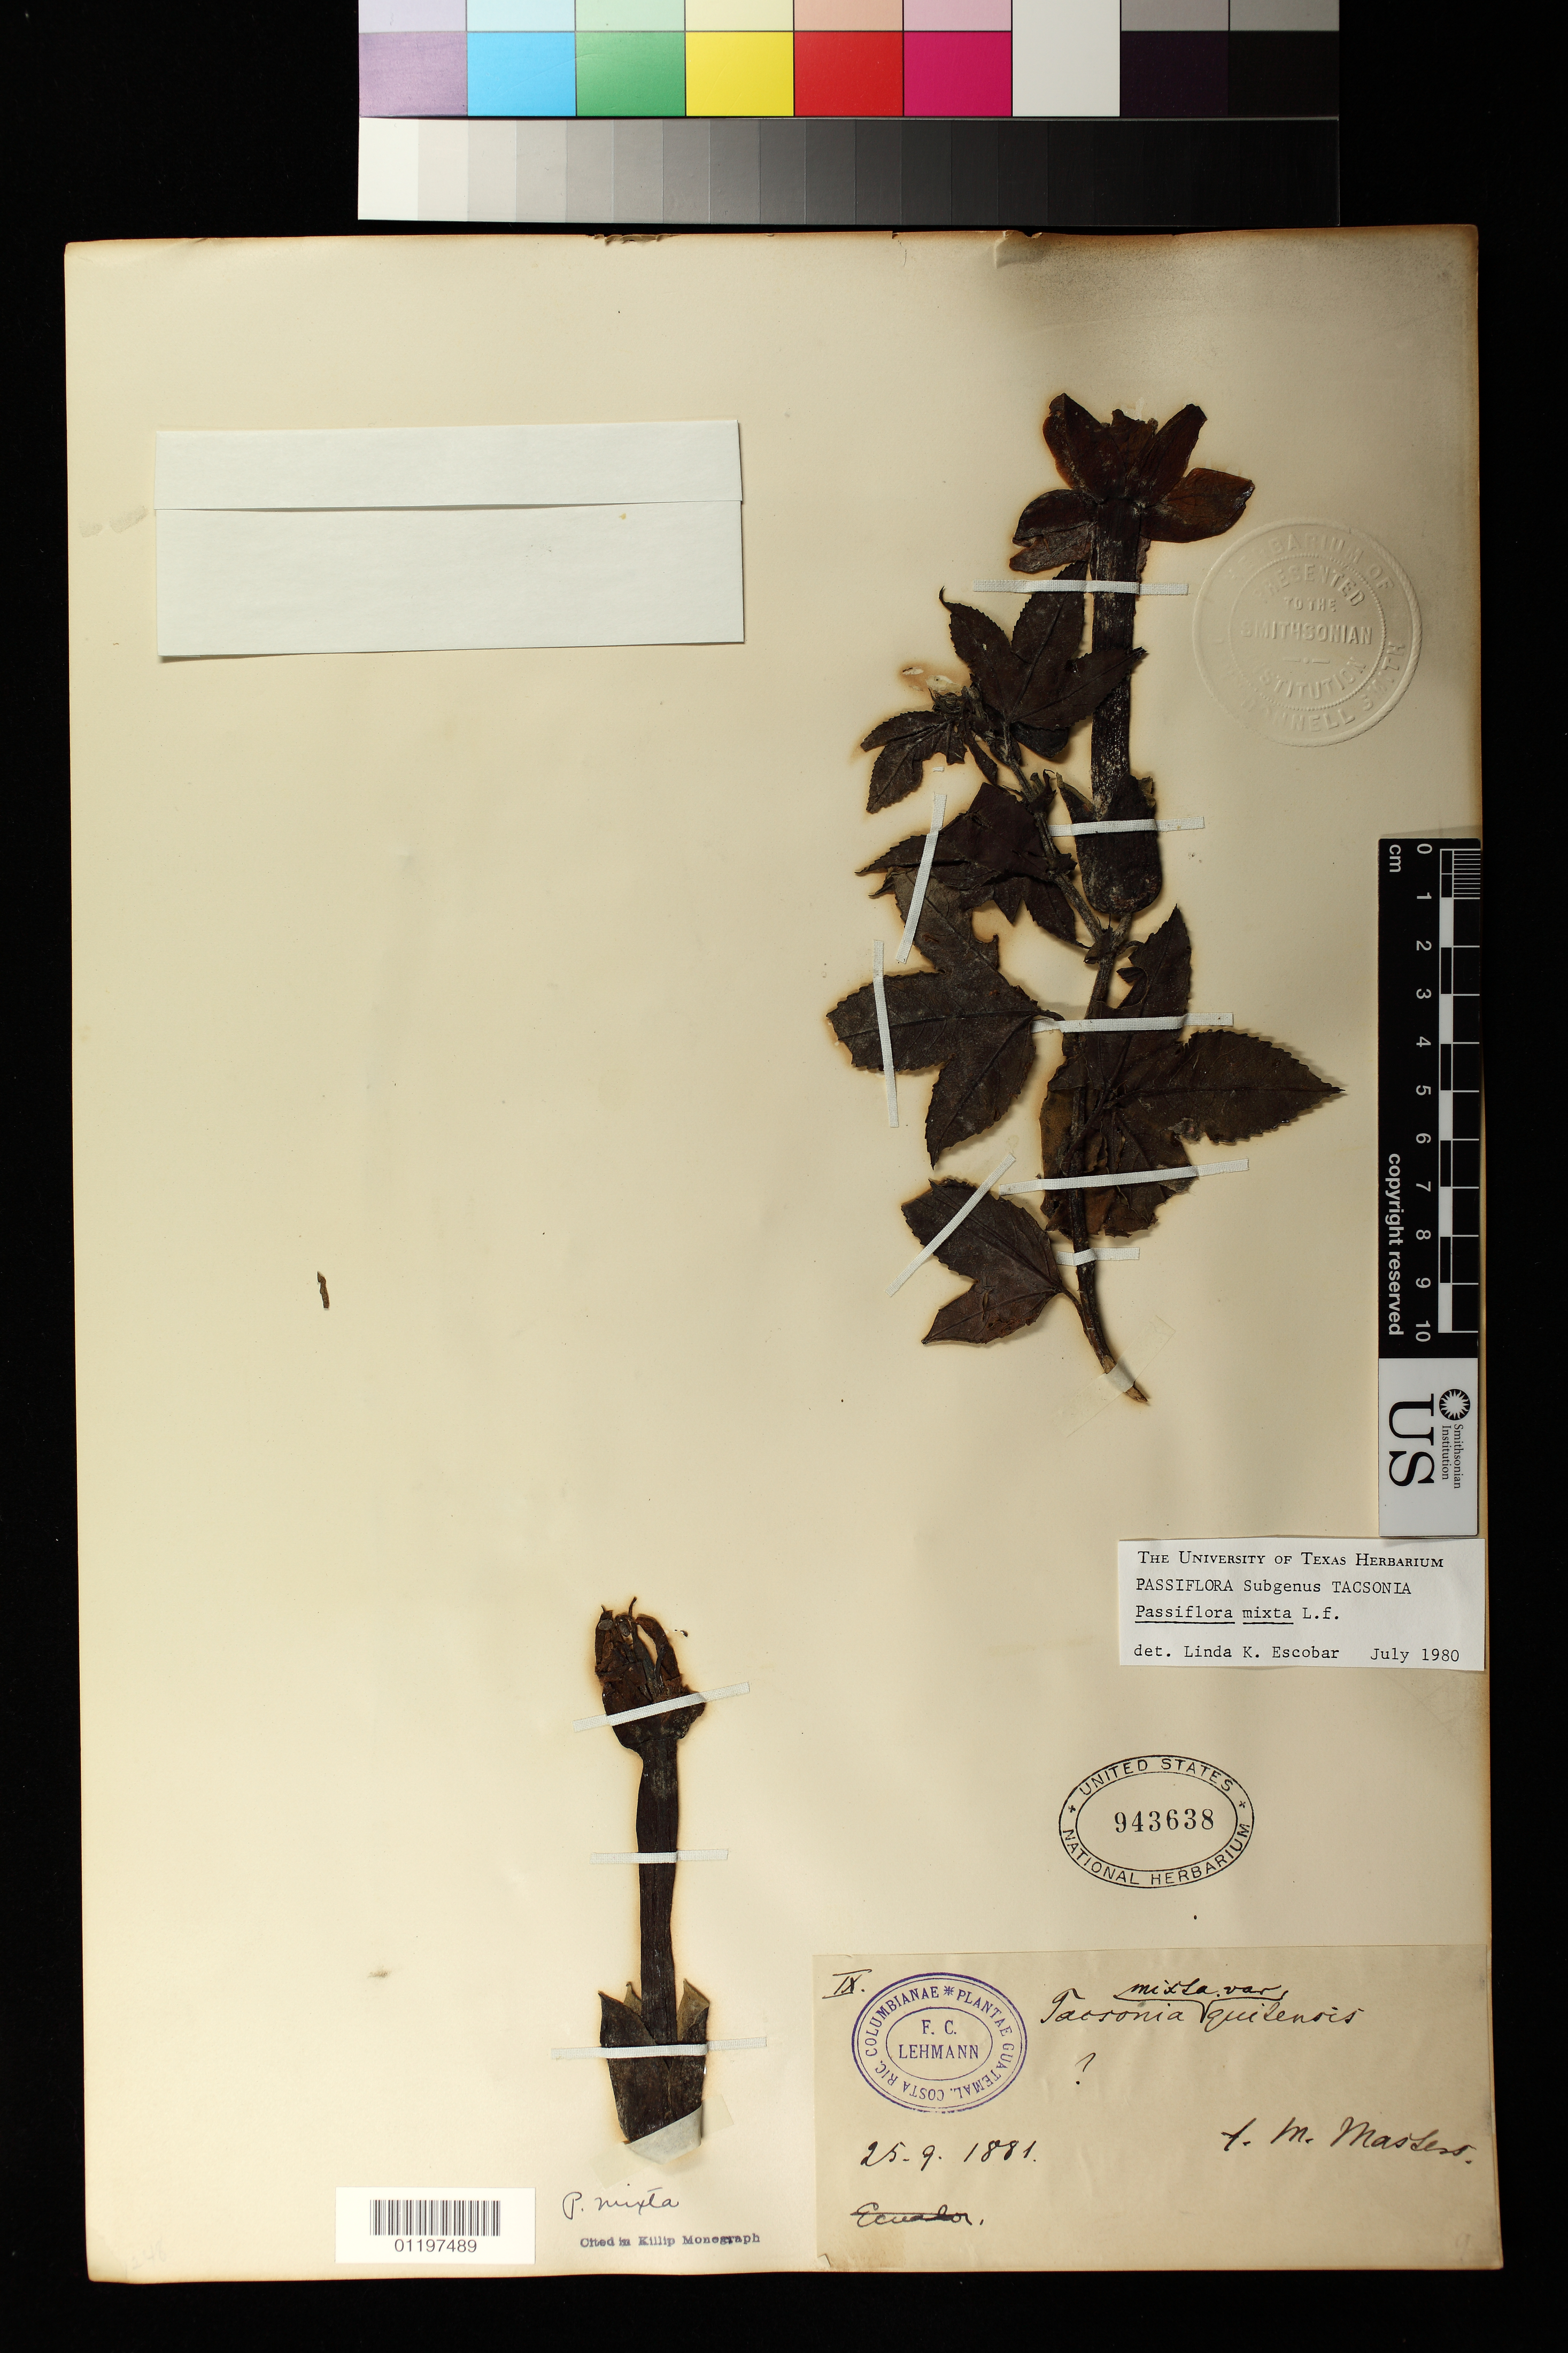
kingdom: Plantae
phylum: Tracheophyta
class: Magnoliopsida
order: Malpighiales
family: Passifloraceae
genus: Passiflora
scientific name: Passiflora mixta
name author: L. f.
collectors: Masters, --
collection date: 1881-09-25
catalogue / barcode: US 943638